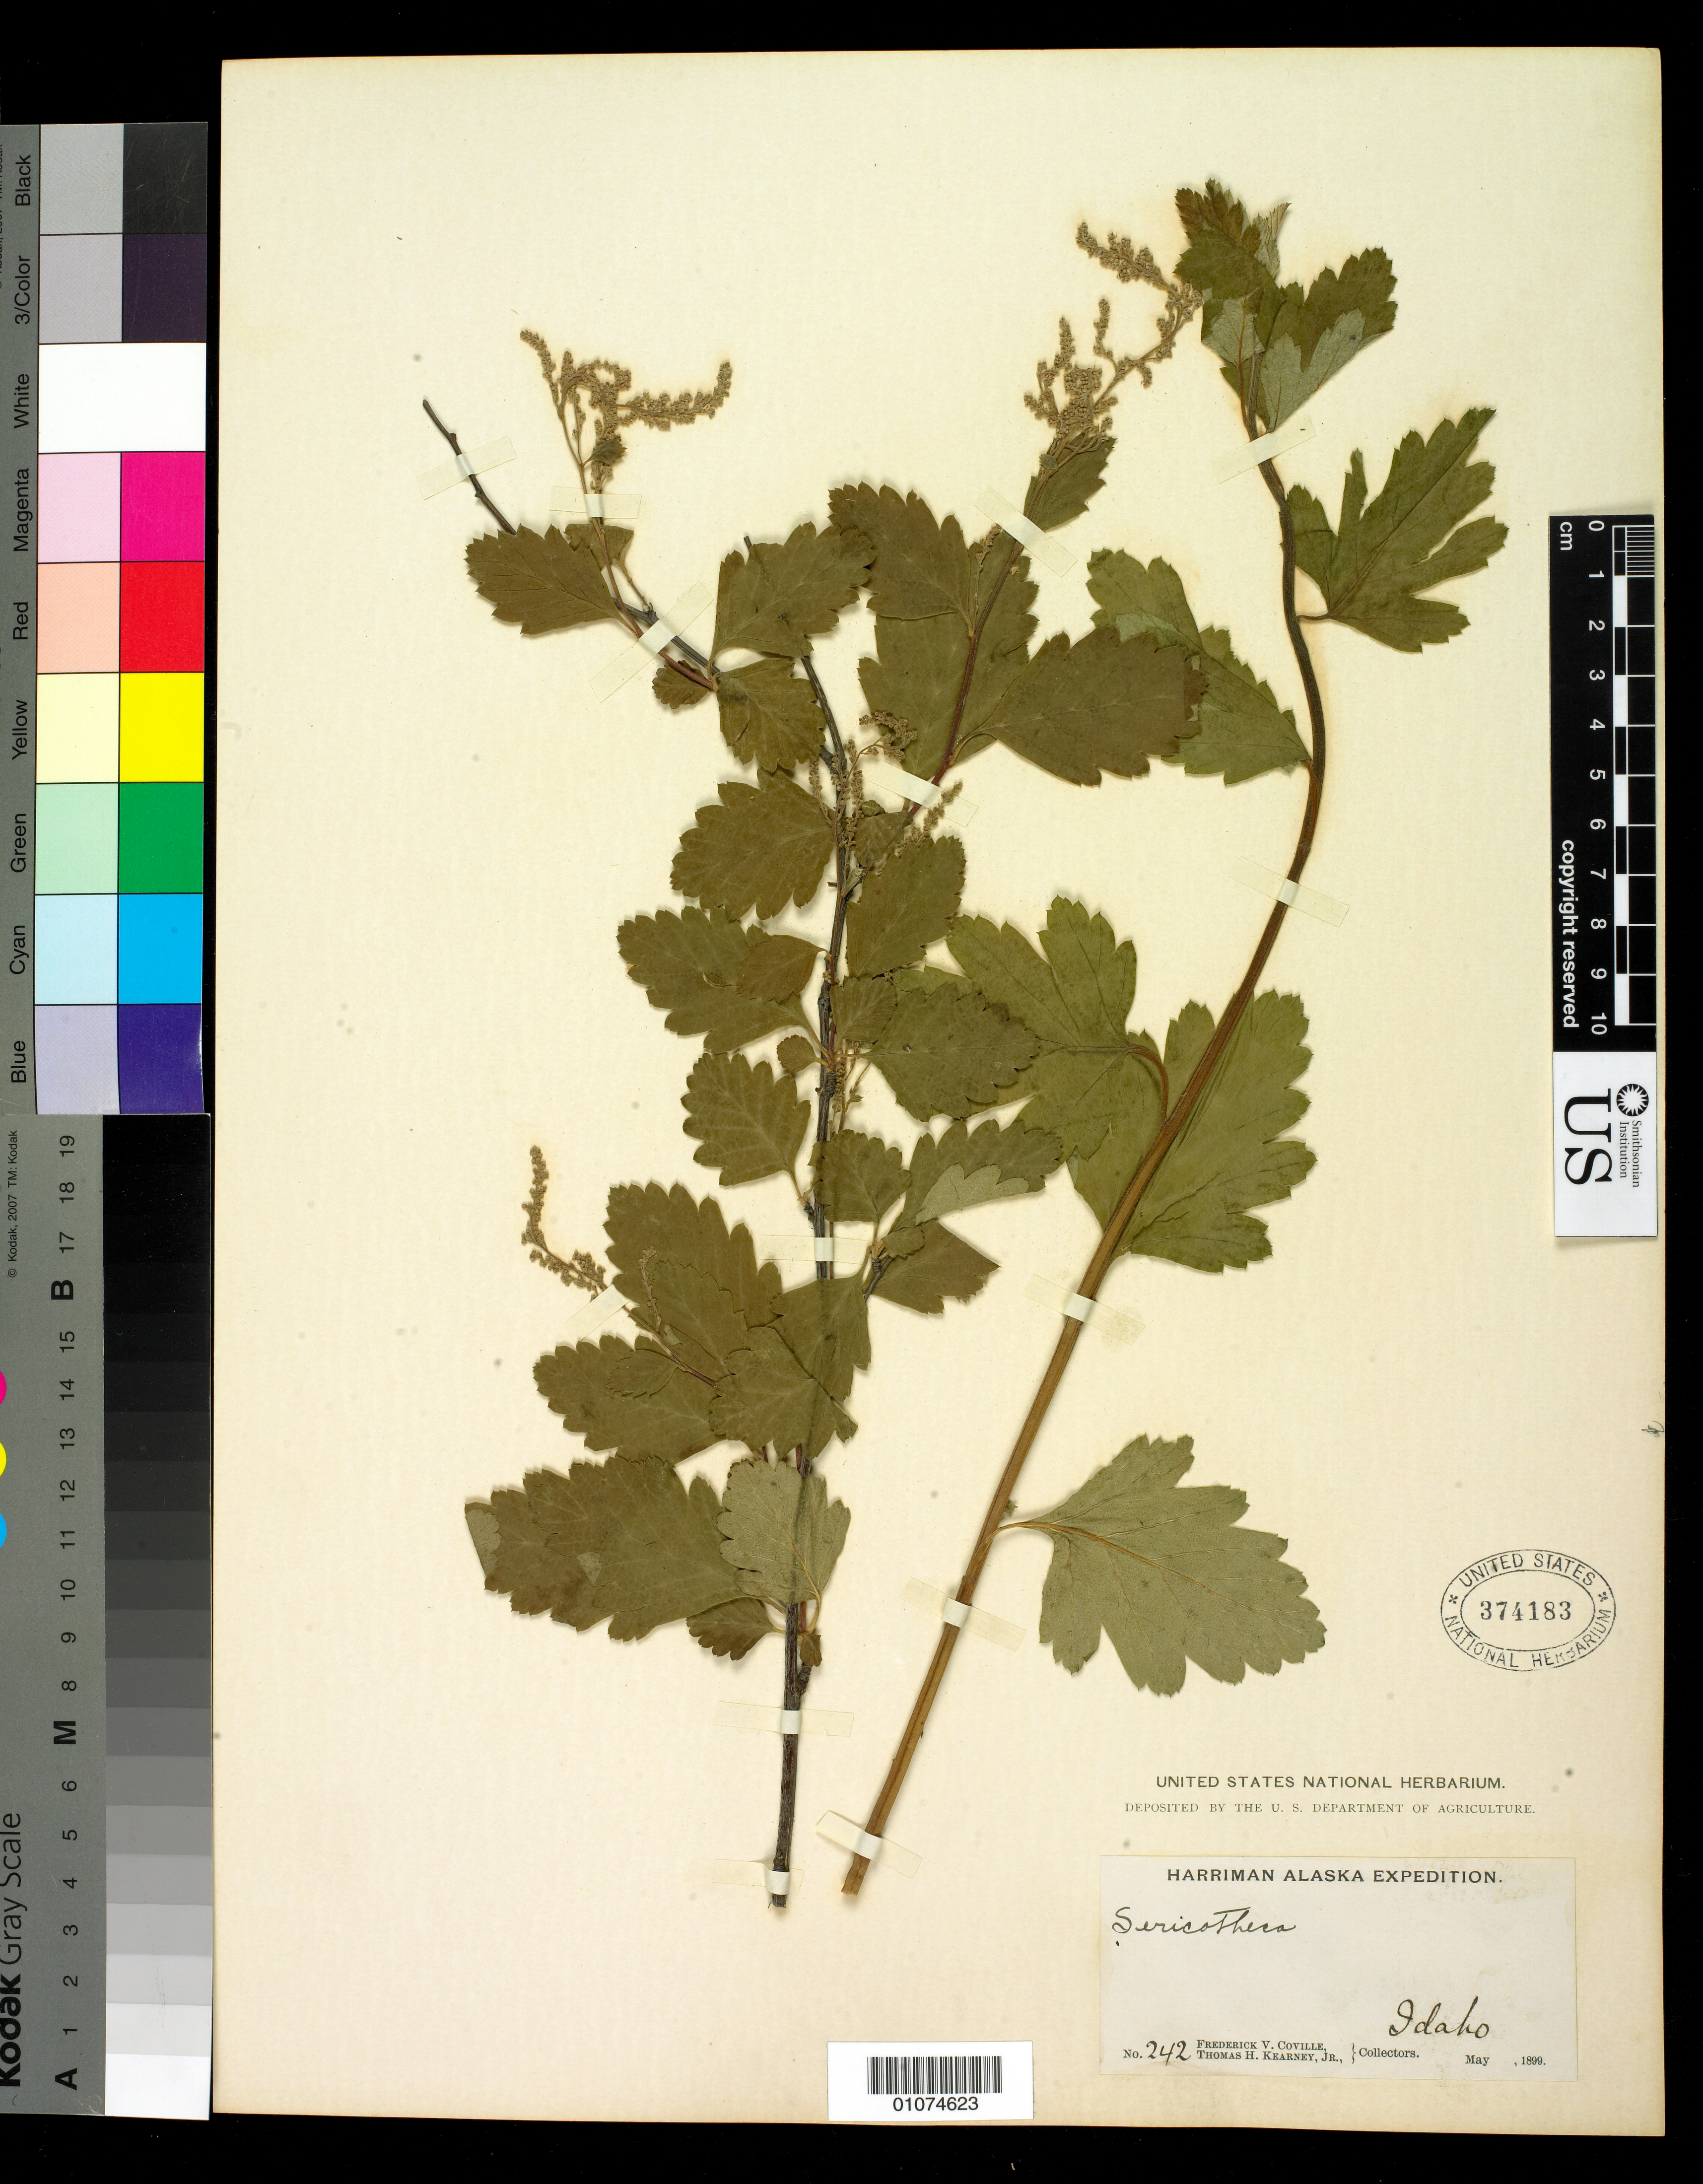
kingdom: Plantae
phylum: Tracheophyta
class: Magnoliopsida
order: Rosales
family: Rosaceae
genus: Holodiscus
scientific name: Holodiscus discolor var. discolor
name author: (Pursh) Maxim.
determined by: Strong, Mark T., (BOT), Smithsonian Institution - National Museum of Natural History (UNITED STATES)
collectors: F. V. Coville & T. H. Kearney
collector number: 242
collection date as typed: May 1899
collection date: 1899-05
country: United States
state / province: Idaho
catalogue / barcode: US 374183